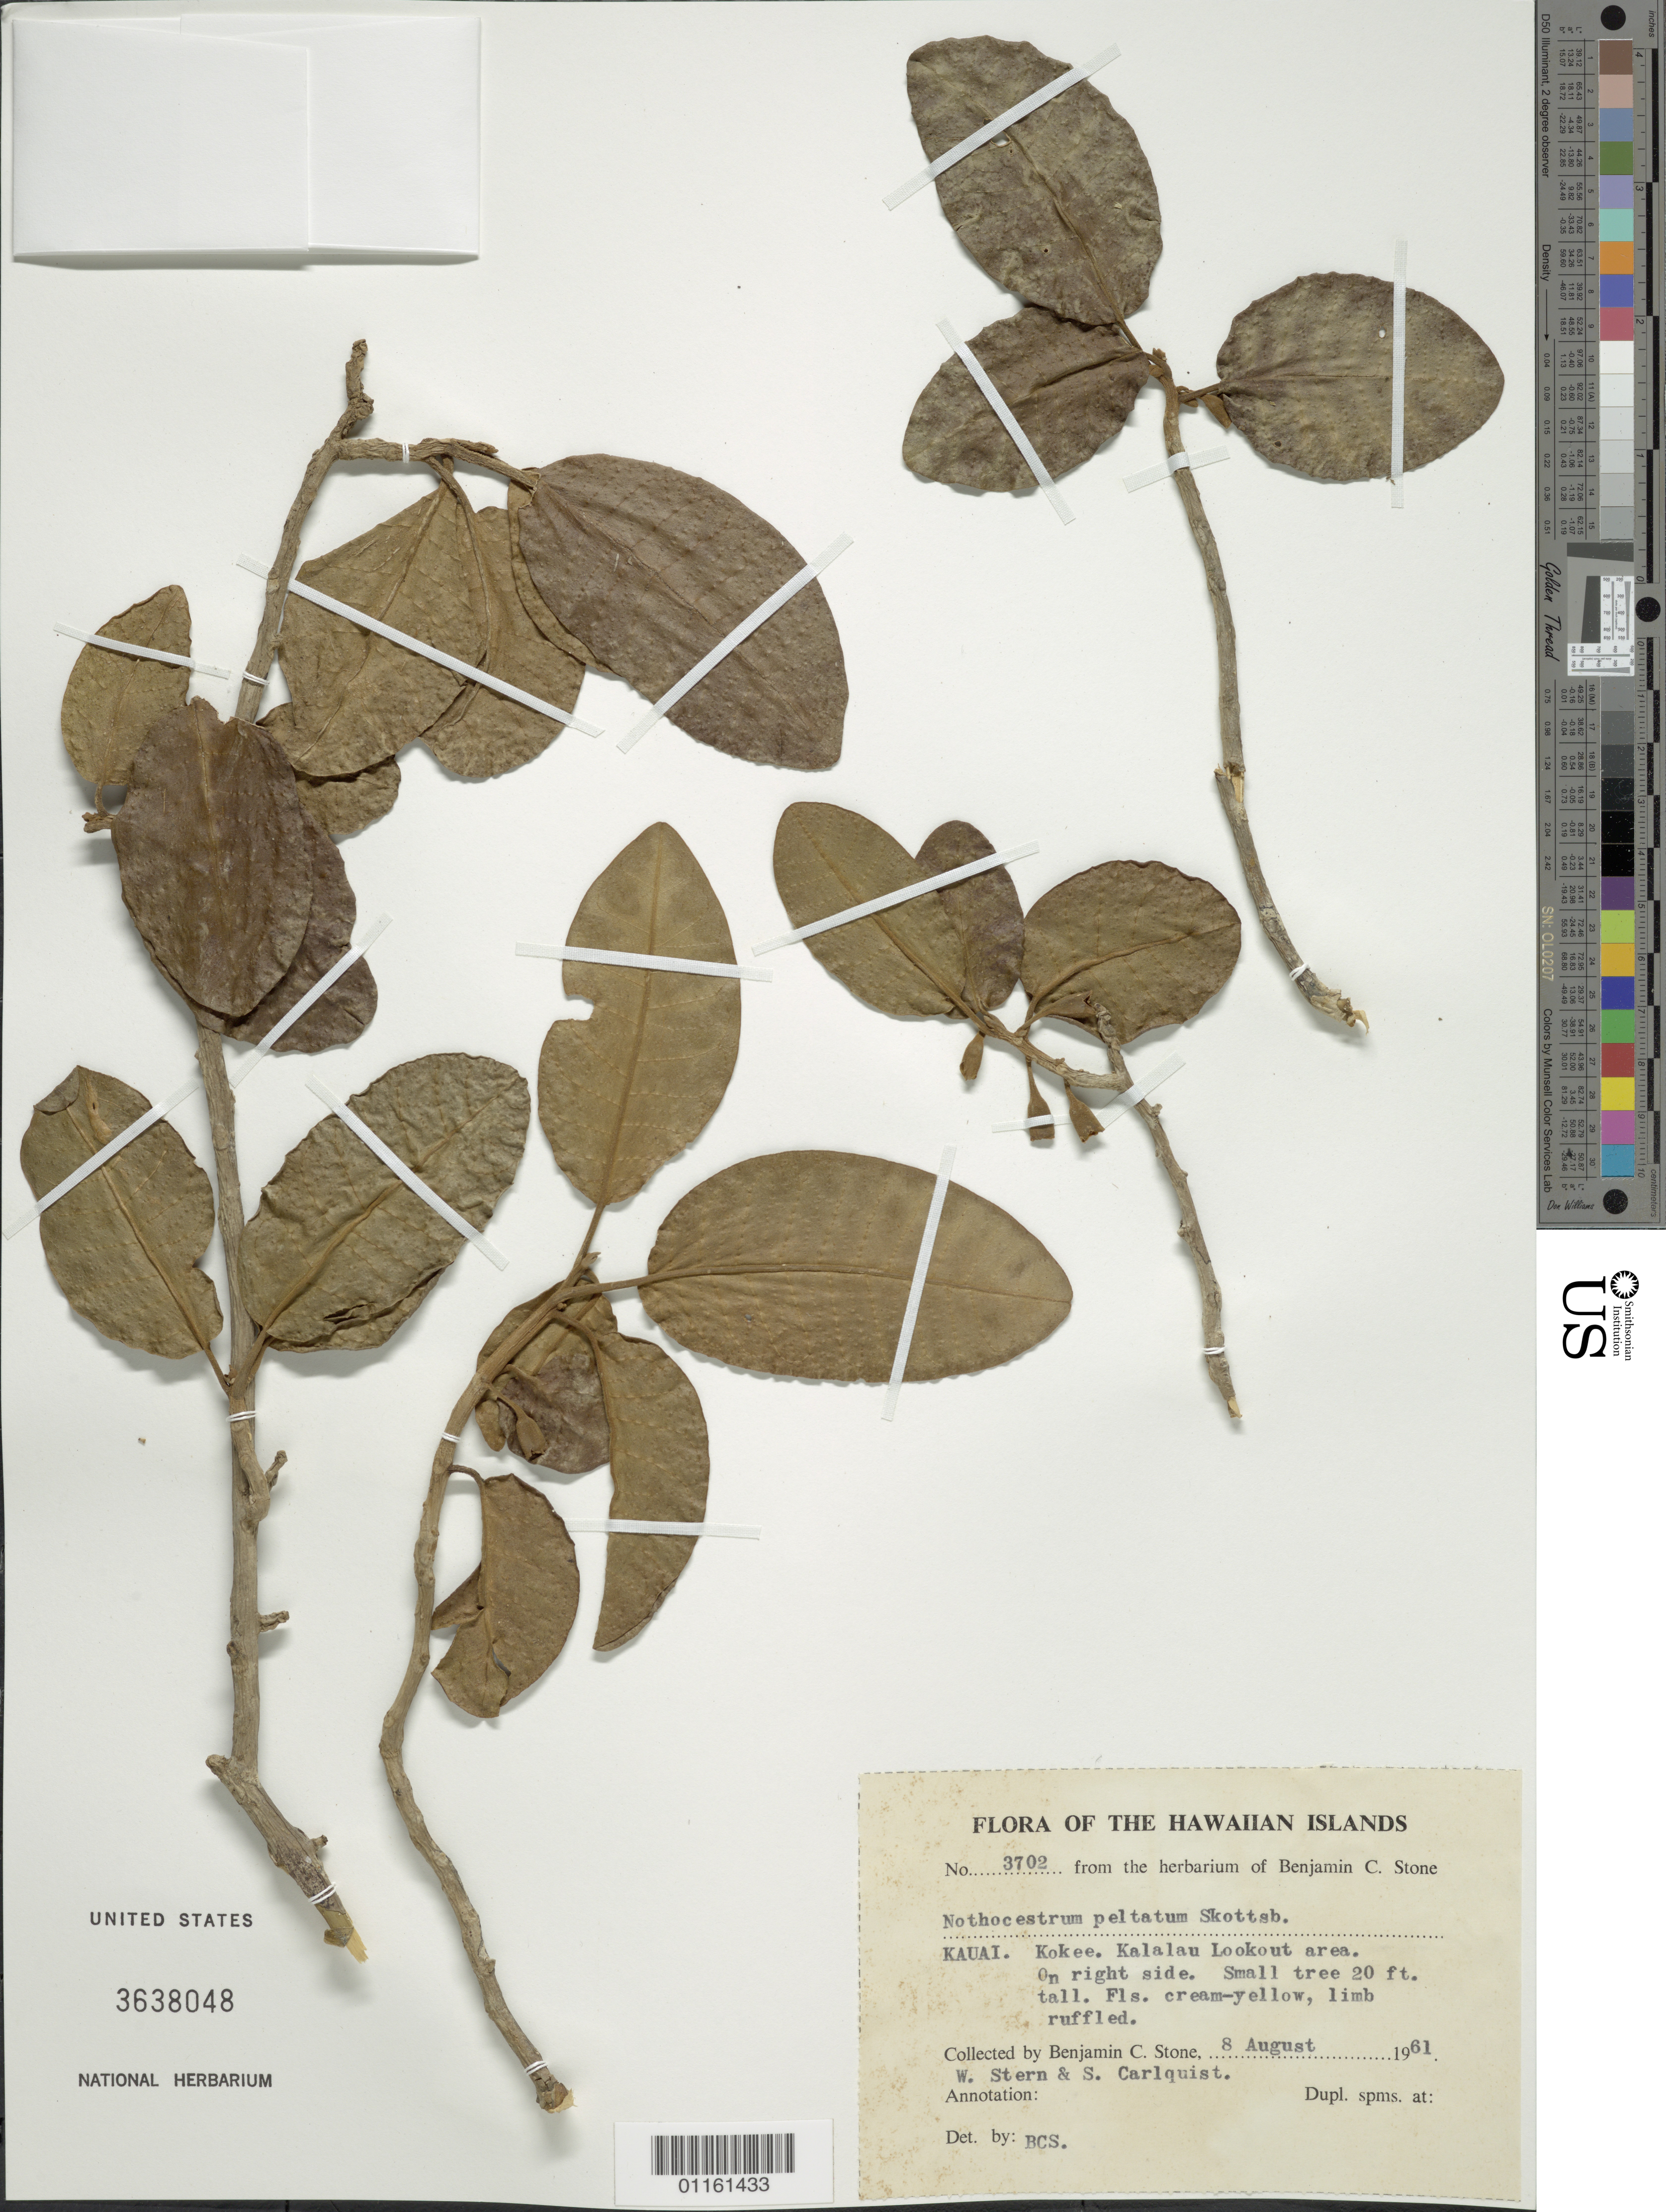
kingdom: Plantae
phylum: Tracheophyta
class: Magnoliopsida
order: Solanales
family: Solanaceae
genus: Nothocestrum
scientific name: Nothocestrum peltatum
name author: Skottsb.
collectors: B. C. Stone, W. Stern & S. Carlquist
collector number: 3702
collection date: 1961-08-08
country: United States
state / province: Hawaii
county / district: Kauai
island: Kaua'i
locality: Kokee. Kalalau Lookout area. On right side.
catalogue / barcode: US 3638048